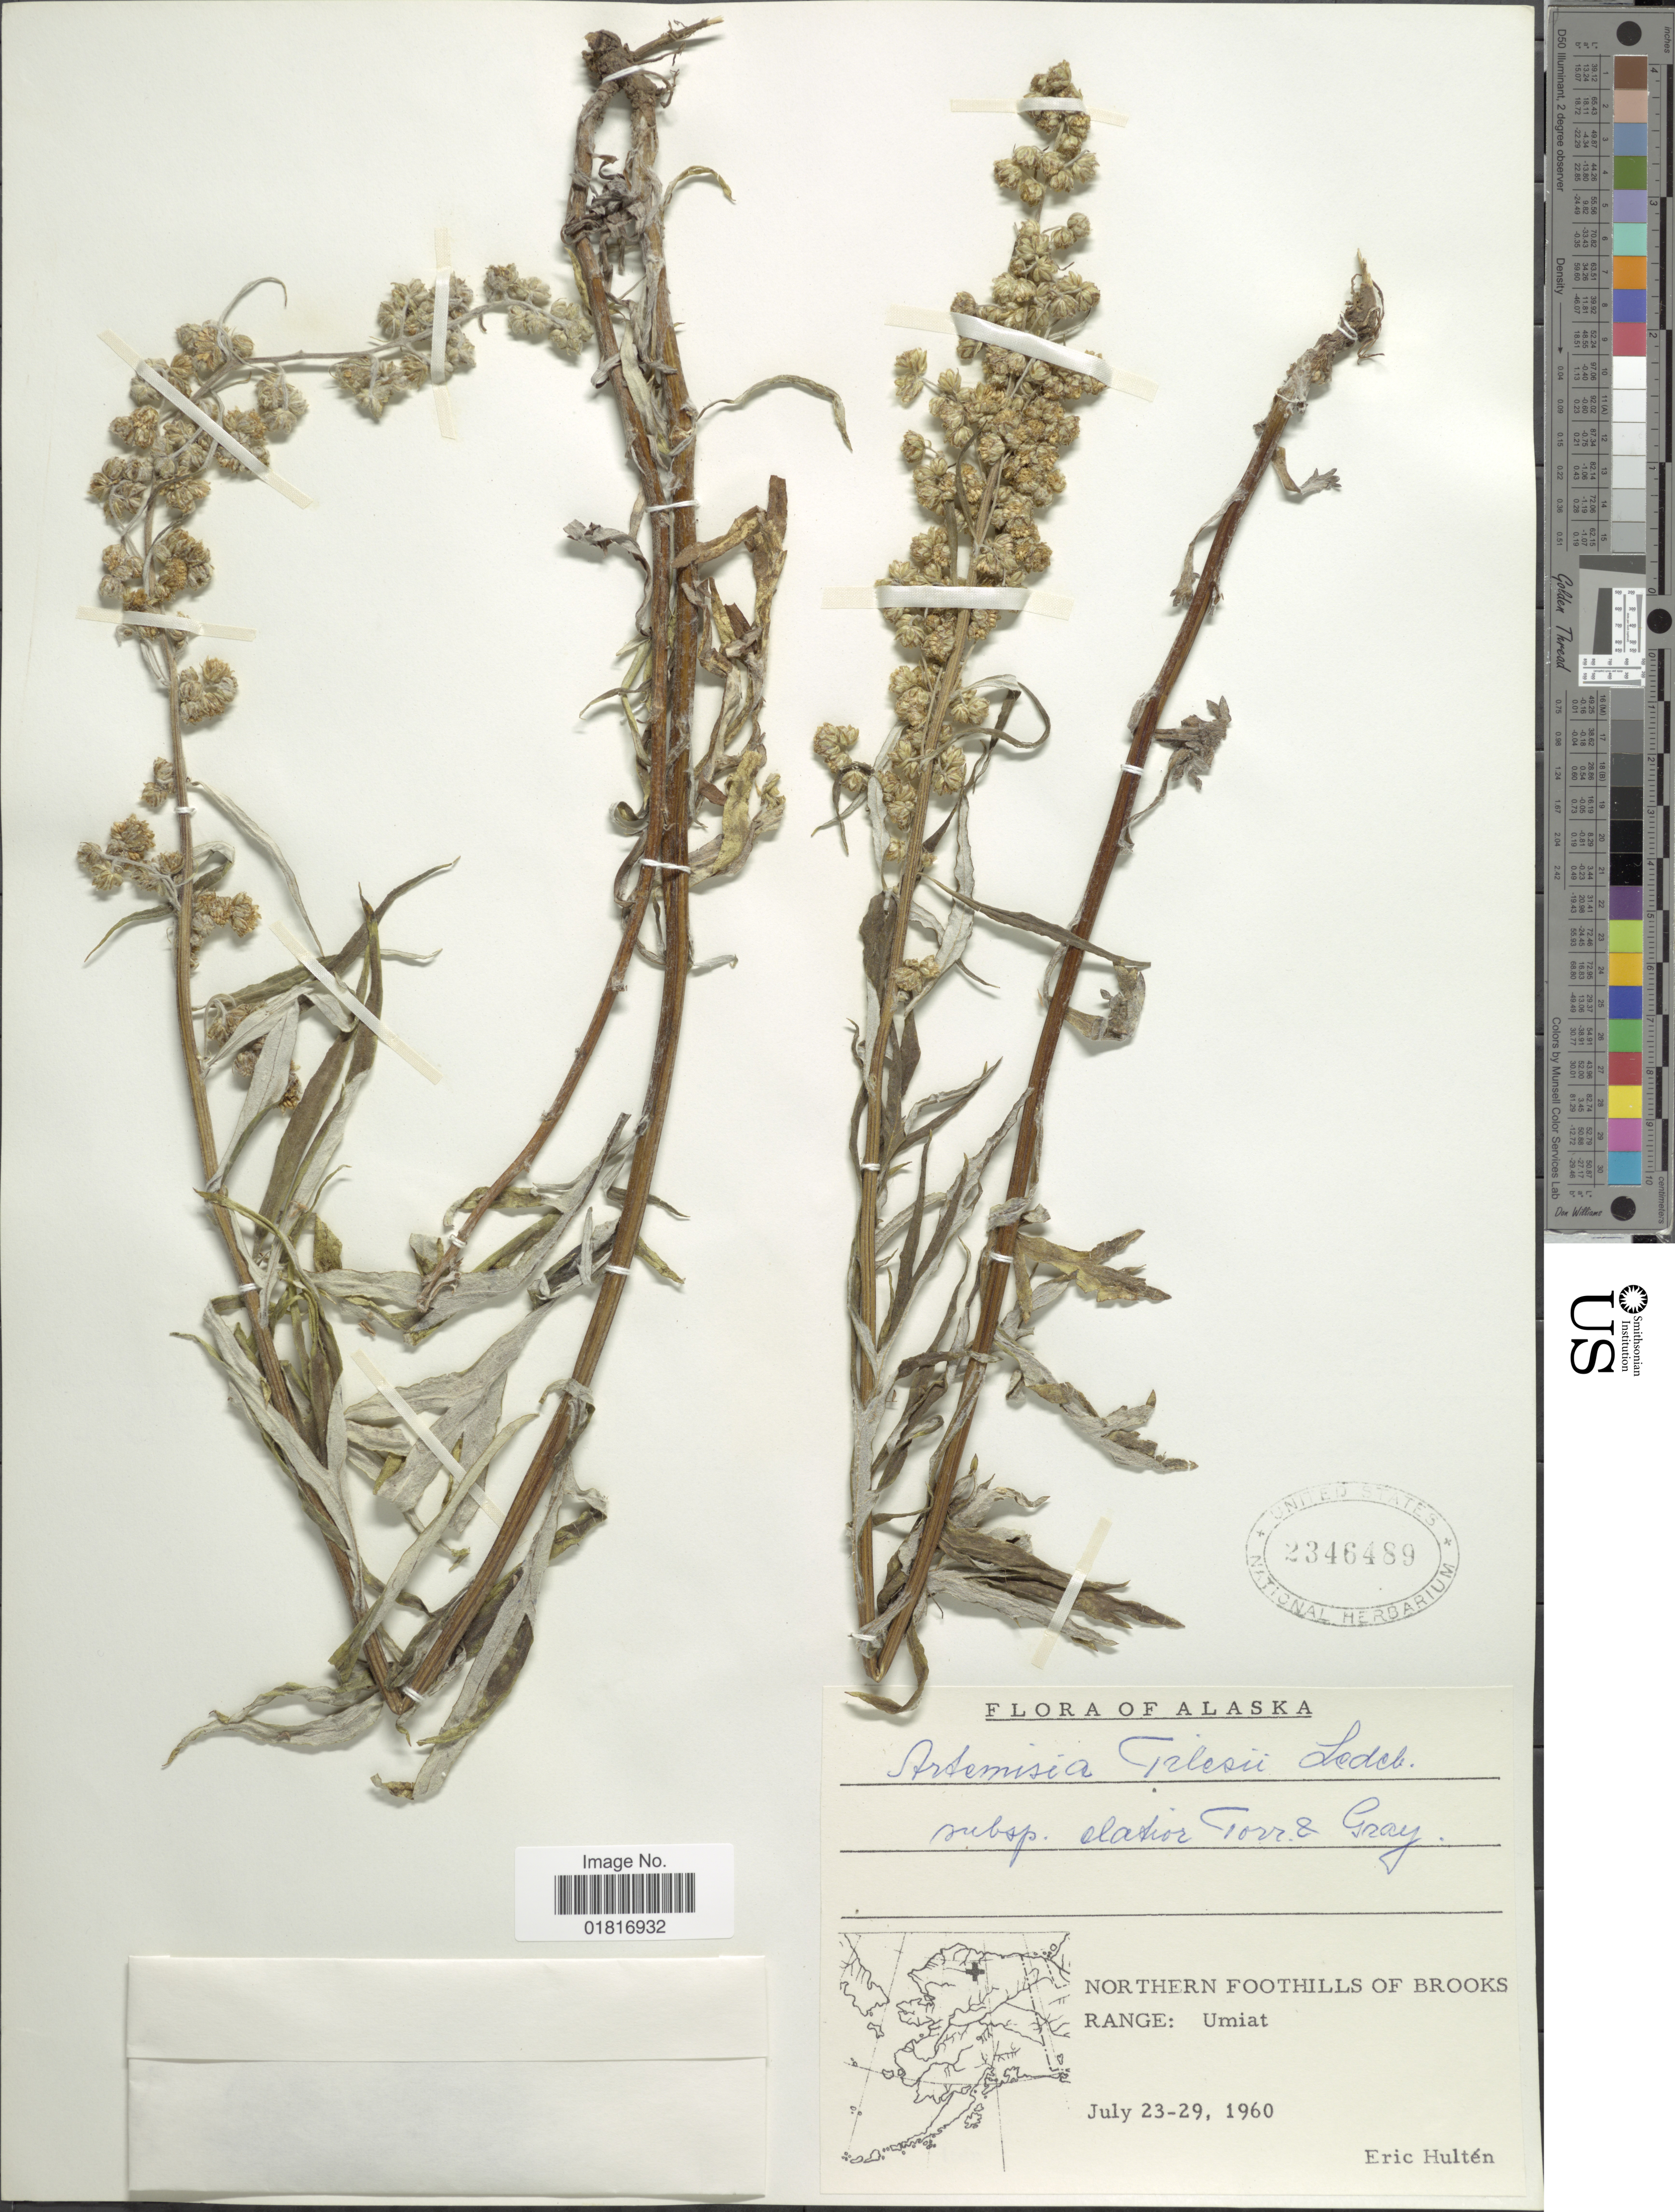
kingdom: Plantae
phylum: Tracheophyta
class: Magnoliopsida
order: Asterales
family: Asteraceae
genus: Artemisia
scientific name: Artemisia tilesii var. elatior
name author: Torr. & A. Gray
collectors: E. G. Hultén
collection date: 1960-07-23/1960-07-29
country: United States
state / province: Alaska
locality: Northern Foothills of Brooks Range: Umiat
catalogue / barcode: US 2346489